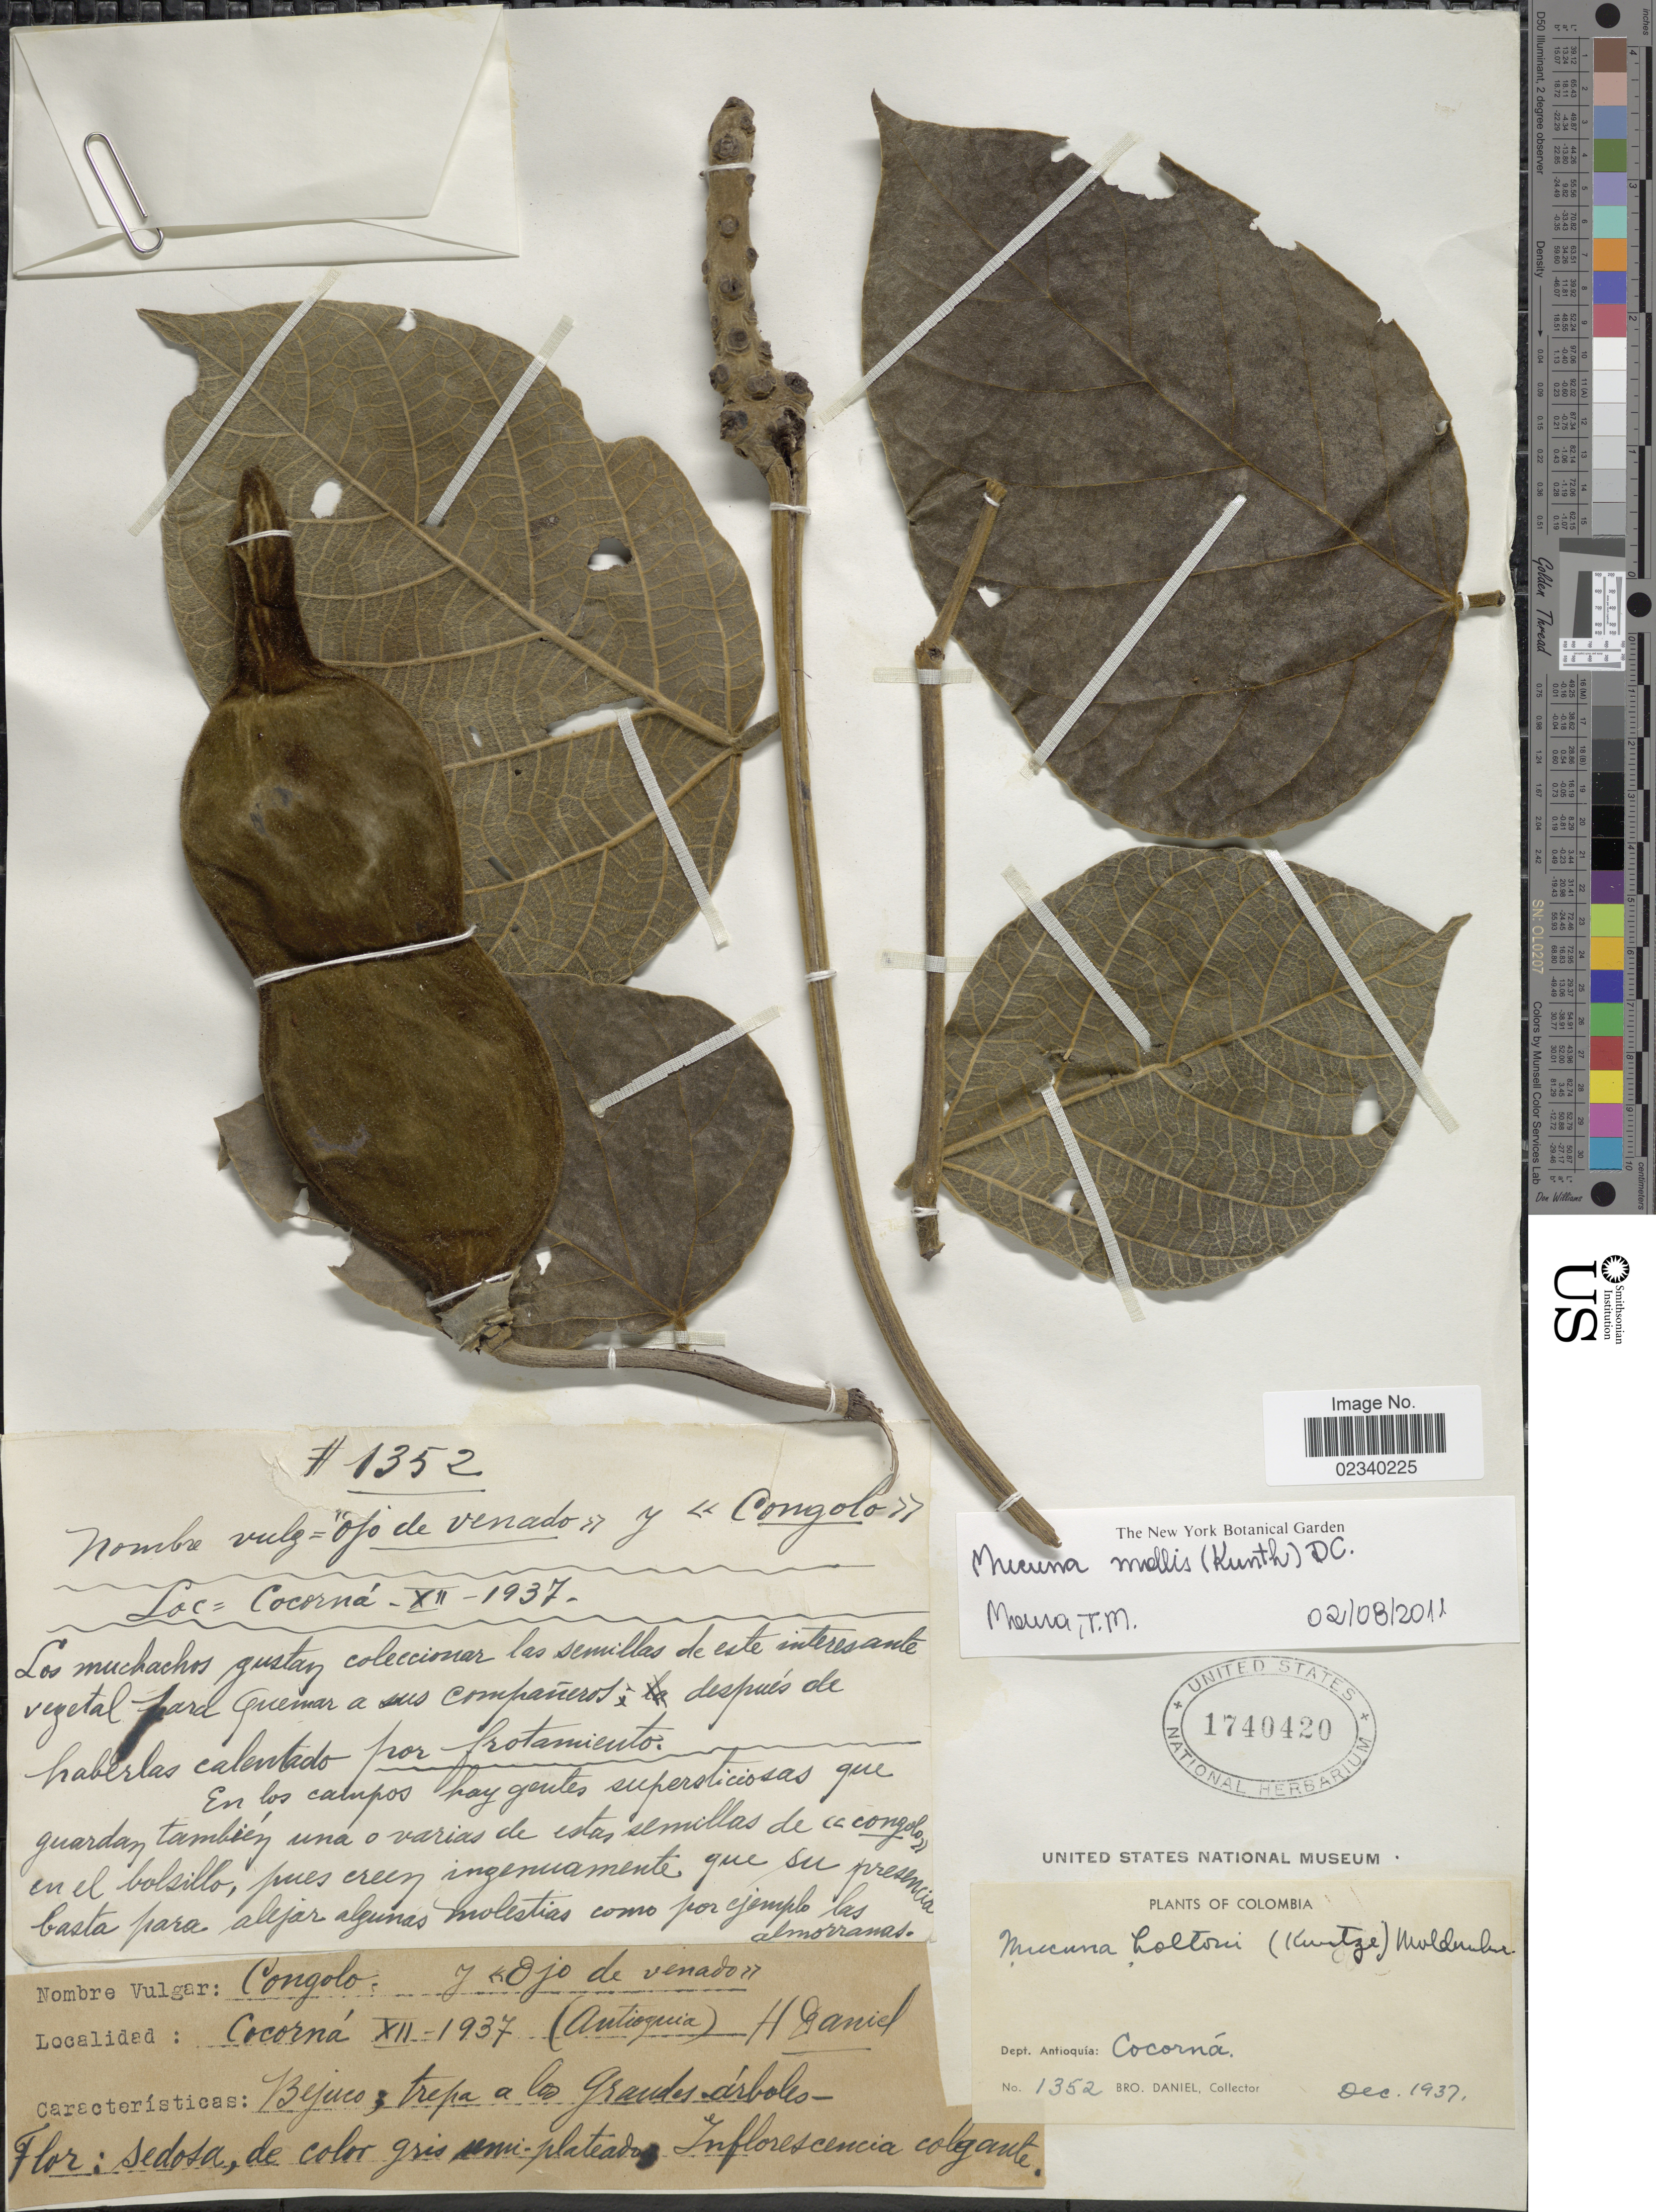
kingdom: Plantae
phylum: Tracheophyta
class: Magnoliopsida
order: Fabales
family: Fabaceae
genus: Mucuna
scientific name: Mucuna mollis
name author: (Kunth) DC.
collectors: Bro. Daniel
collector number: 1352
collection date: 1937-12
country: Colombia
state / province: Antioquia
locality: Dept. Antioquia: Cocorna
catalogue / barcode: US 1740420